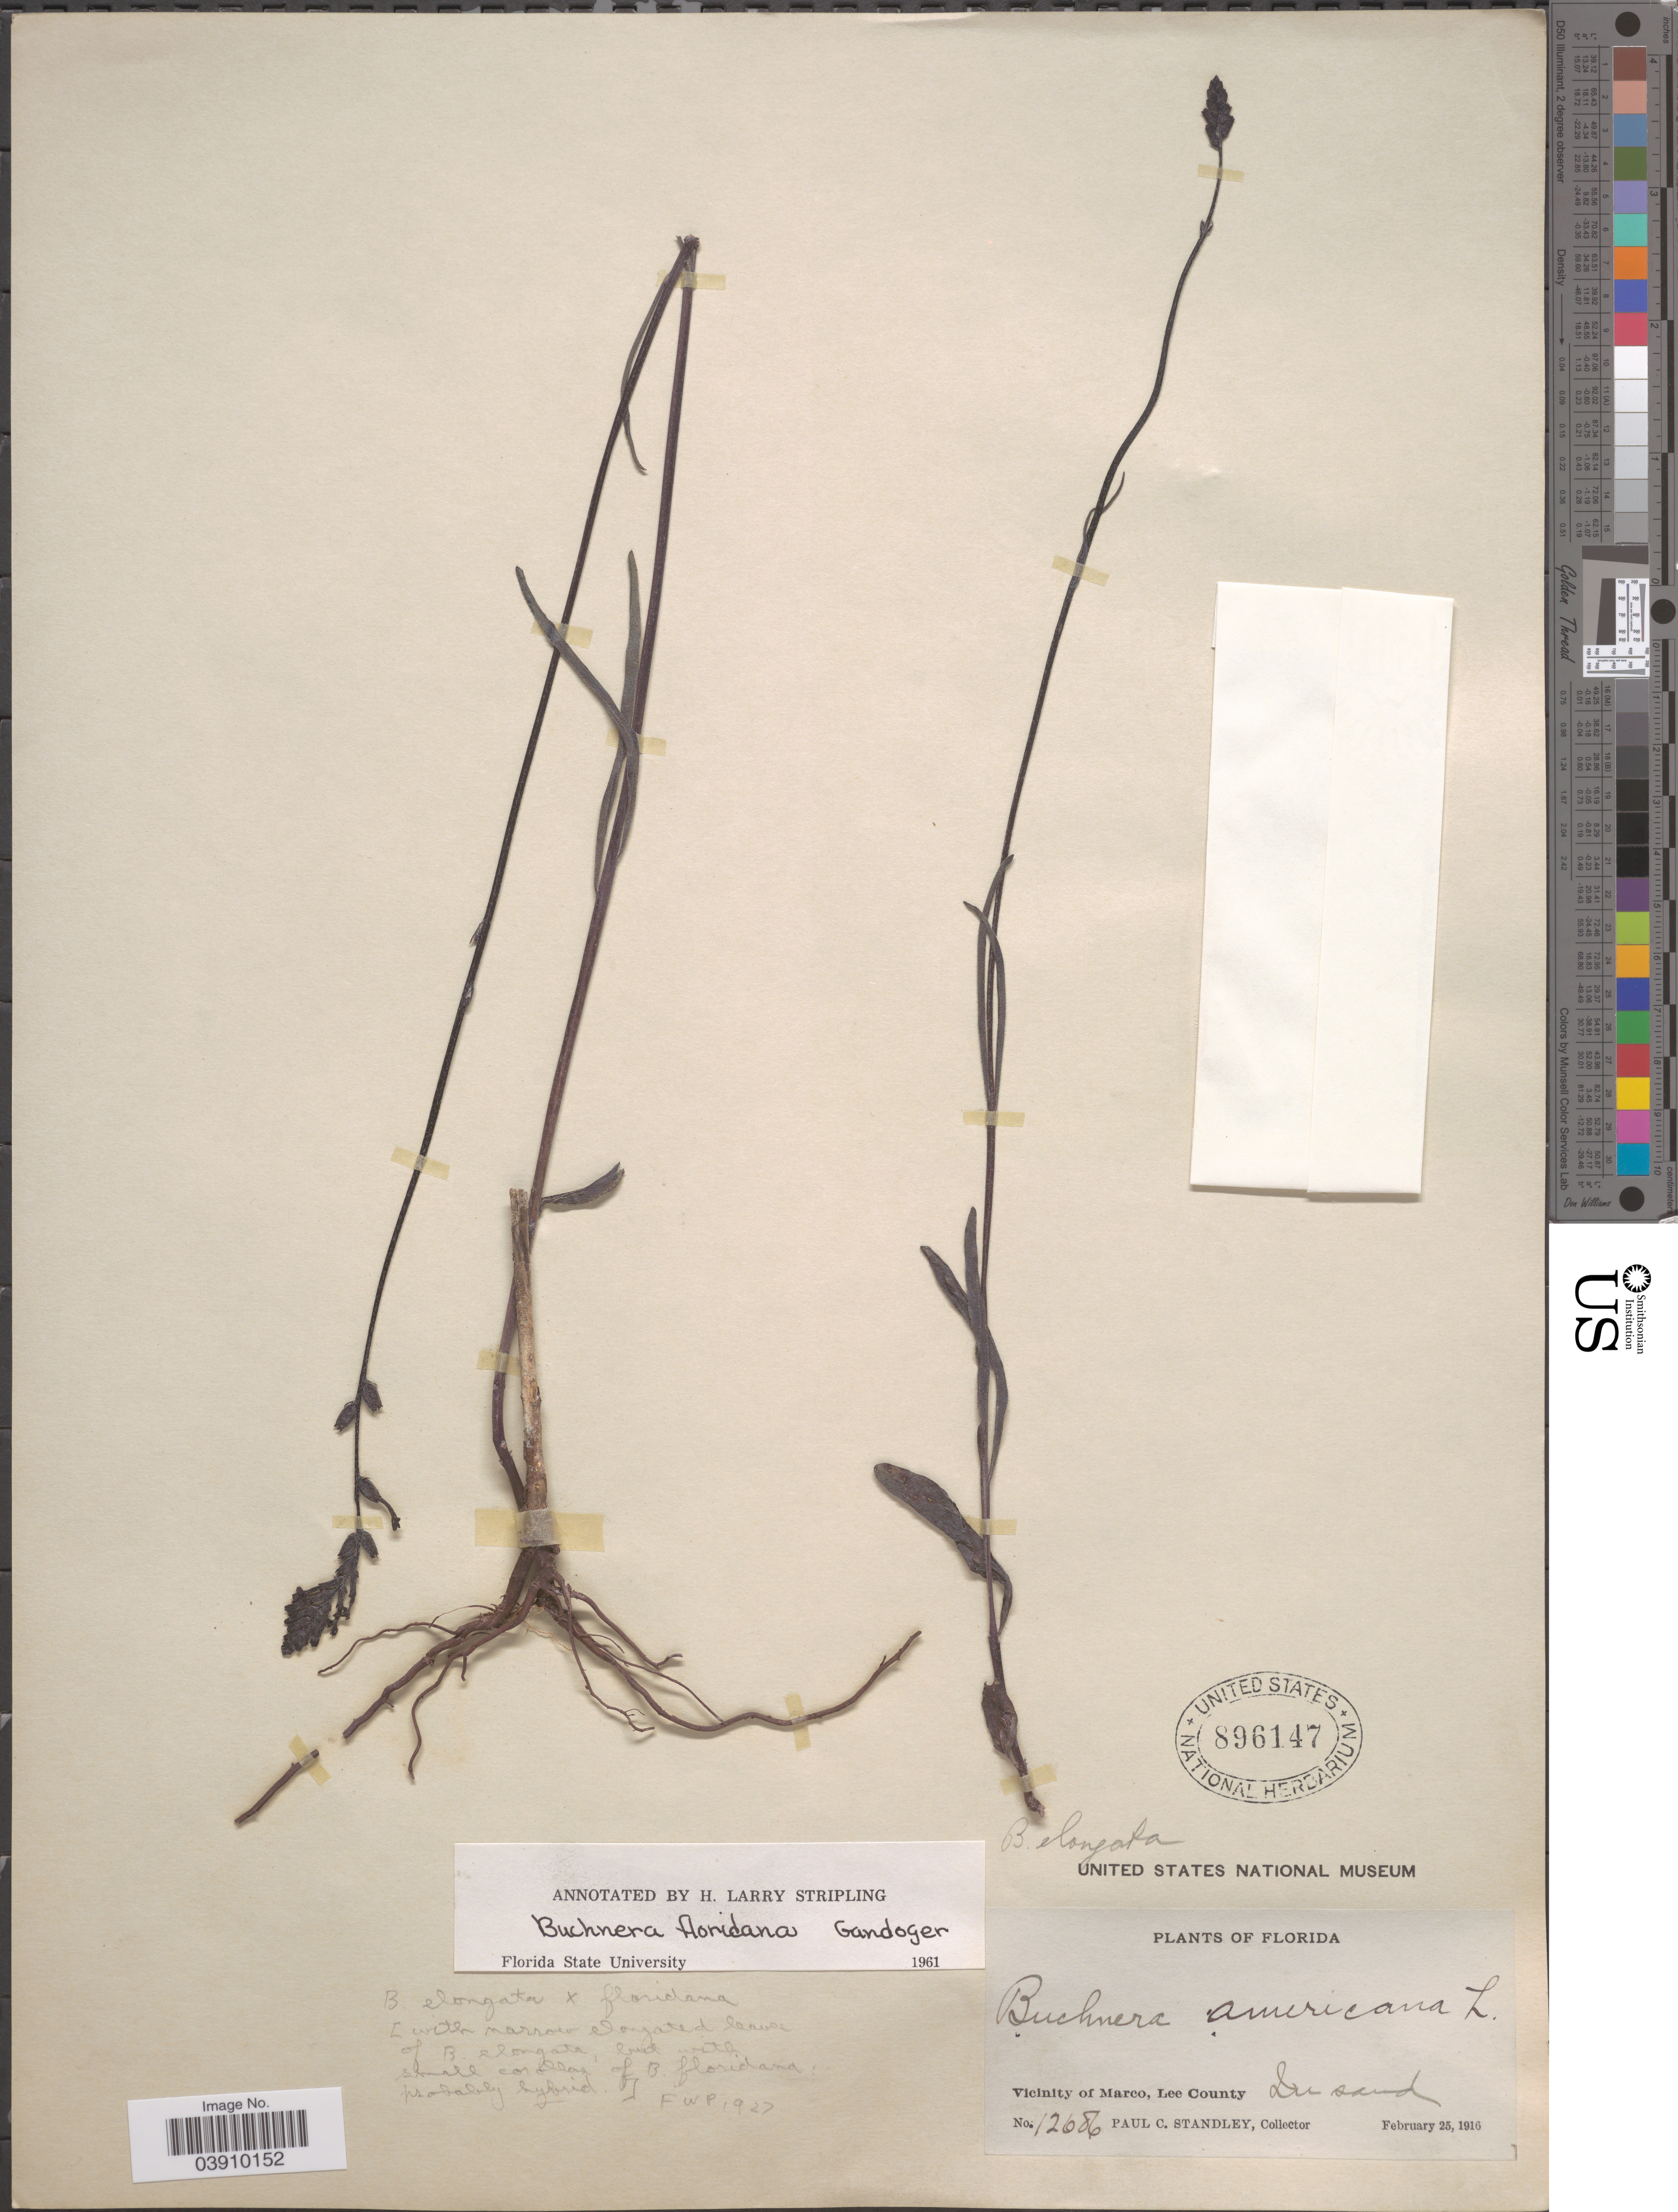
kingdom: Plantae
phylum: Tracheophyta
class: Magnoliopsida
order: Lamiales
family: Orobanchaceae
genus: Buchnera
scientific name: Buchnera floridana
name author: Gand.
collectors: P. C. Standley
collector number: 12686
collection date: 1916-02-25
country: United States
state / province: Florida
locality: Vicinity of Marco, Lee County.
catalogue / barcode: US 896147